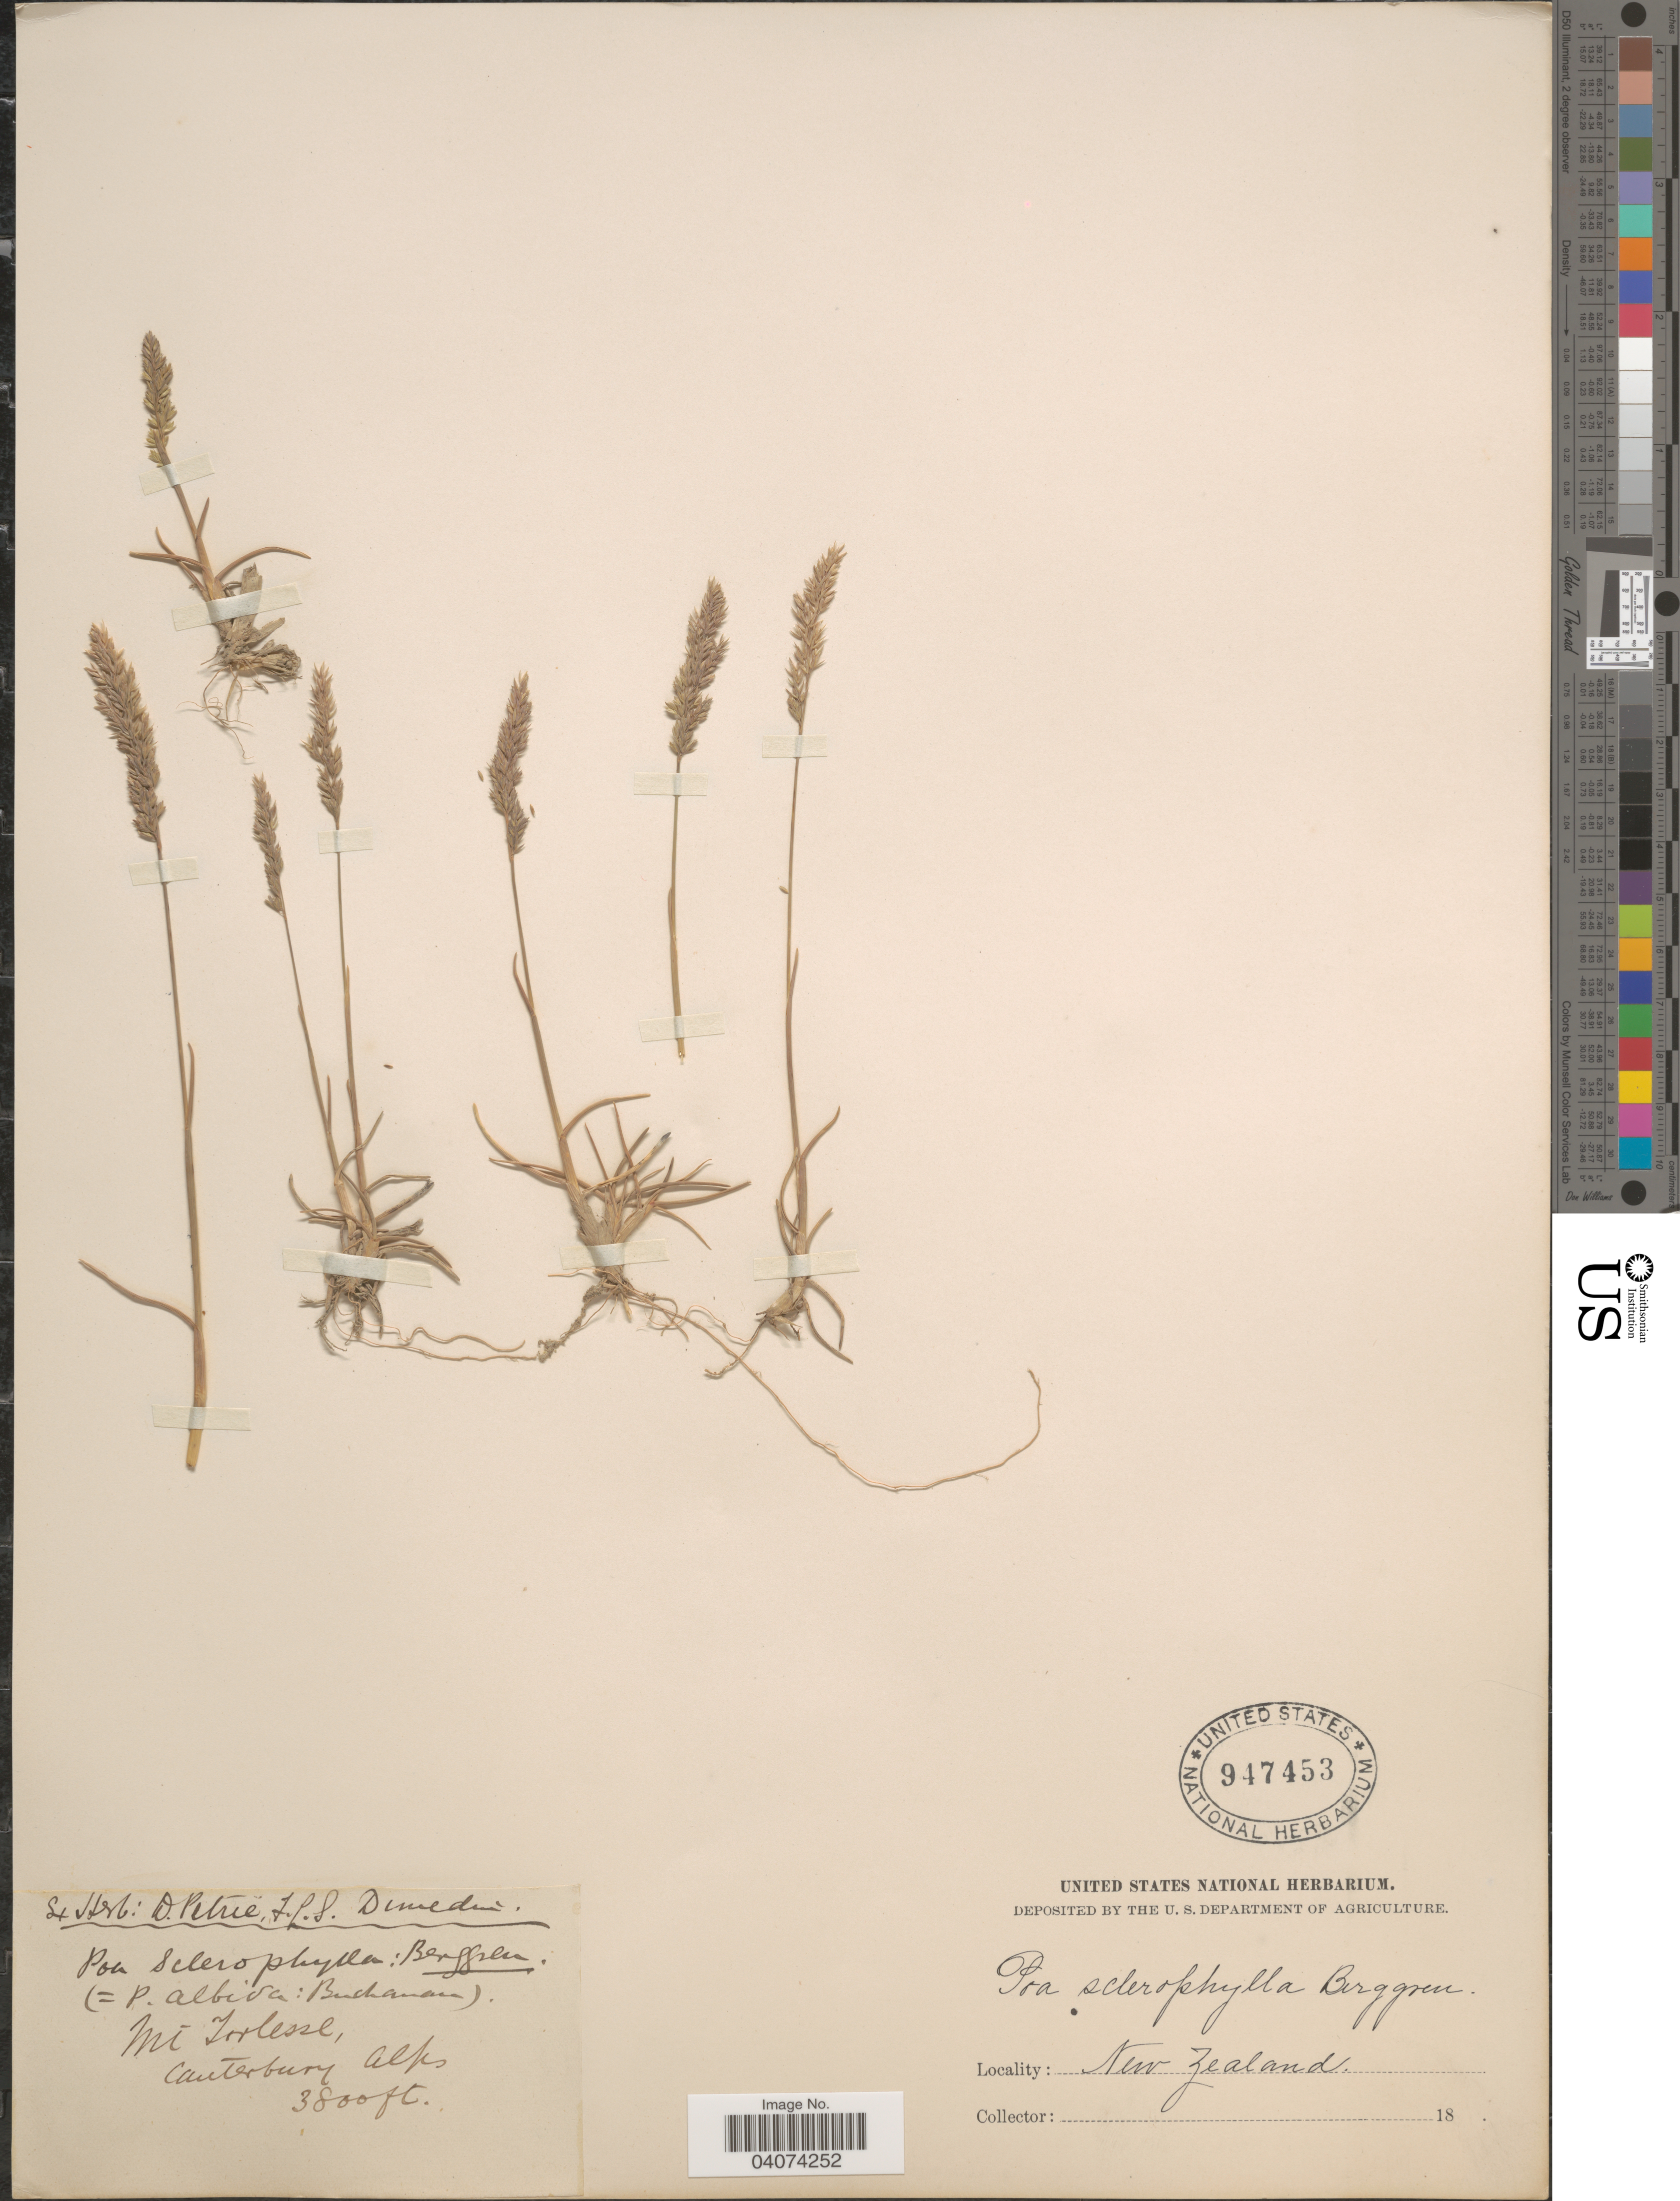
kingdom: Plantae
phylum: Tracheophyta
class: Liliopsida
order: Poales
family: Poaceae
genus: Poa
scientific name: Poa buchananii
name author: Zotov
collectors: Ex Herb D. Petrie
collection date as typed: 18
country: New Zealand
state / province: Canterbury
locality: Mt Torlessem Canterbury Alps.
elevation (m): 1158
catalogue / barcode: US 947453